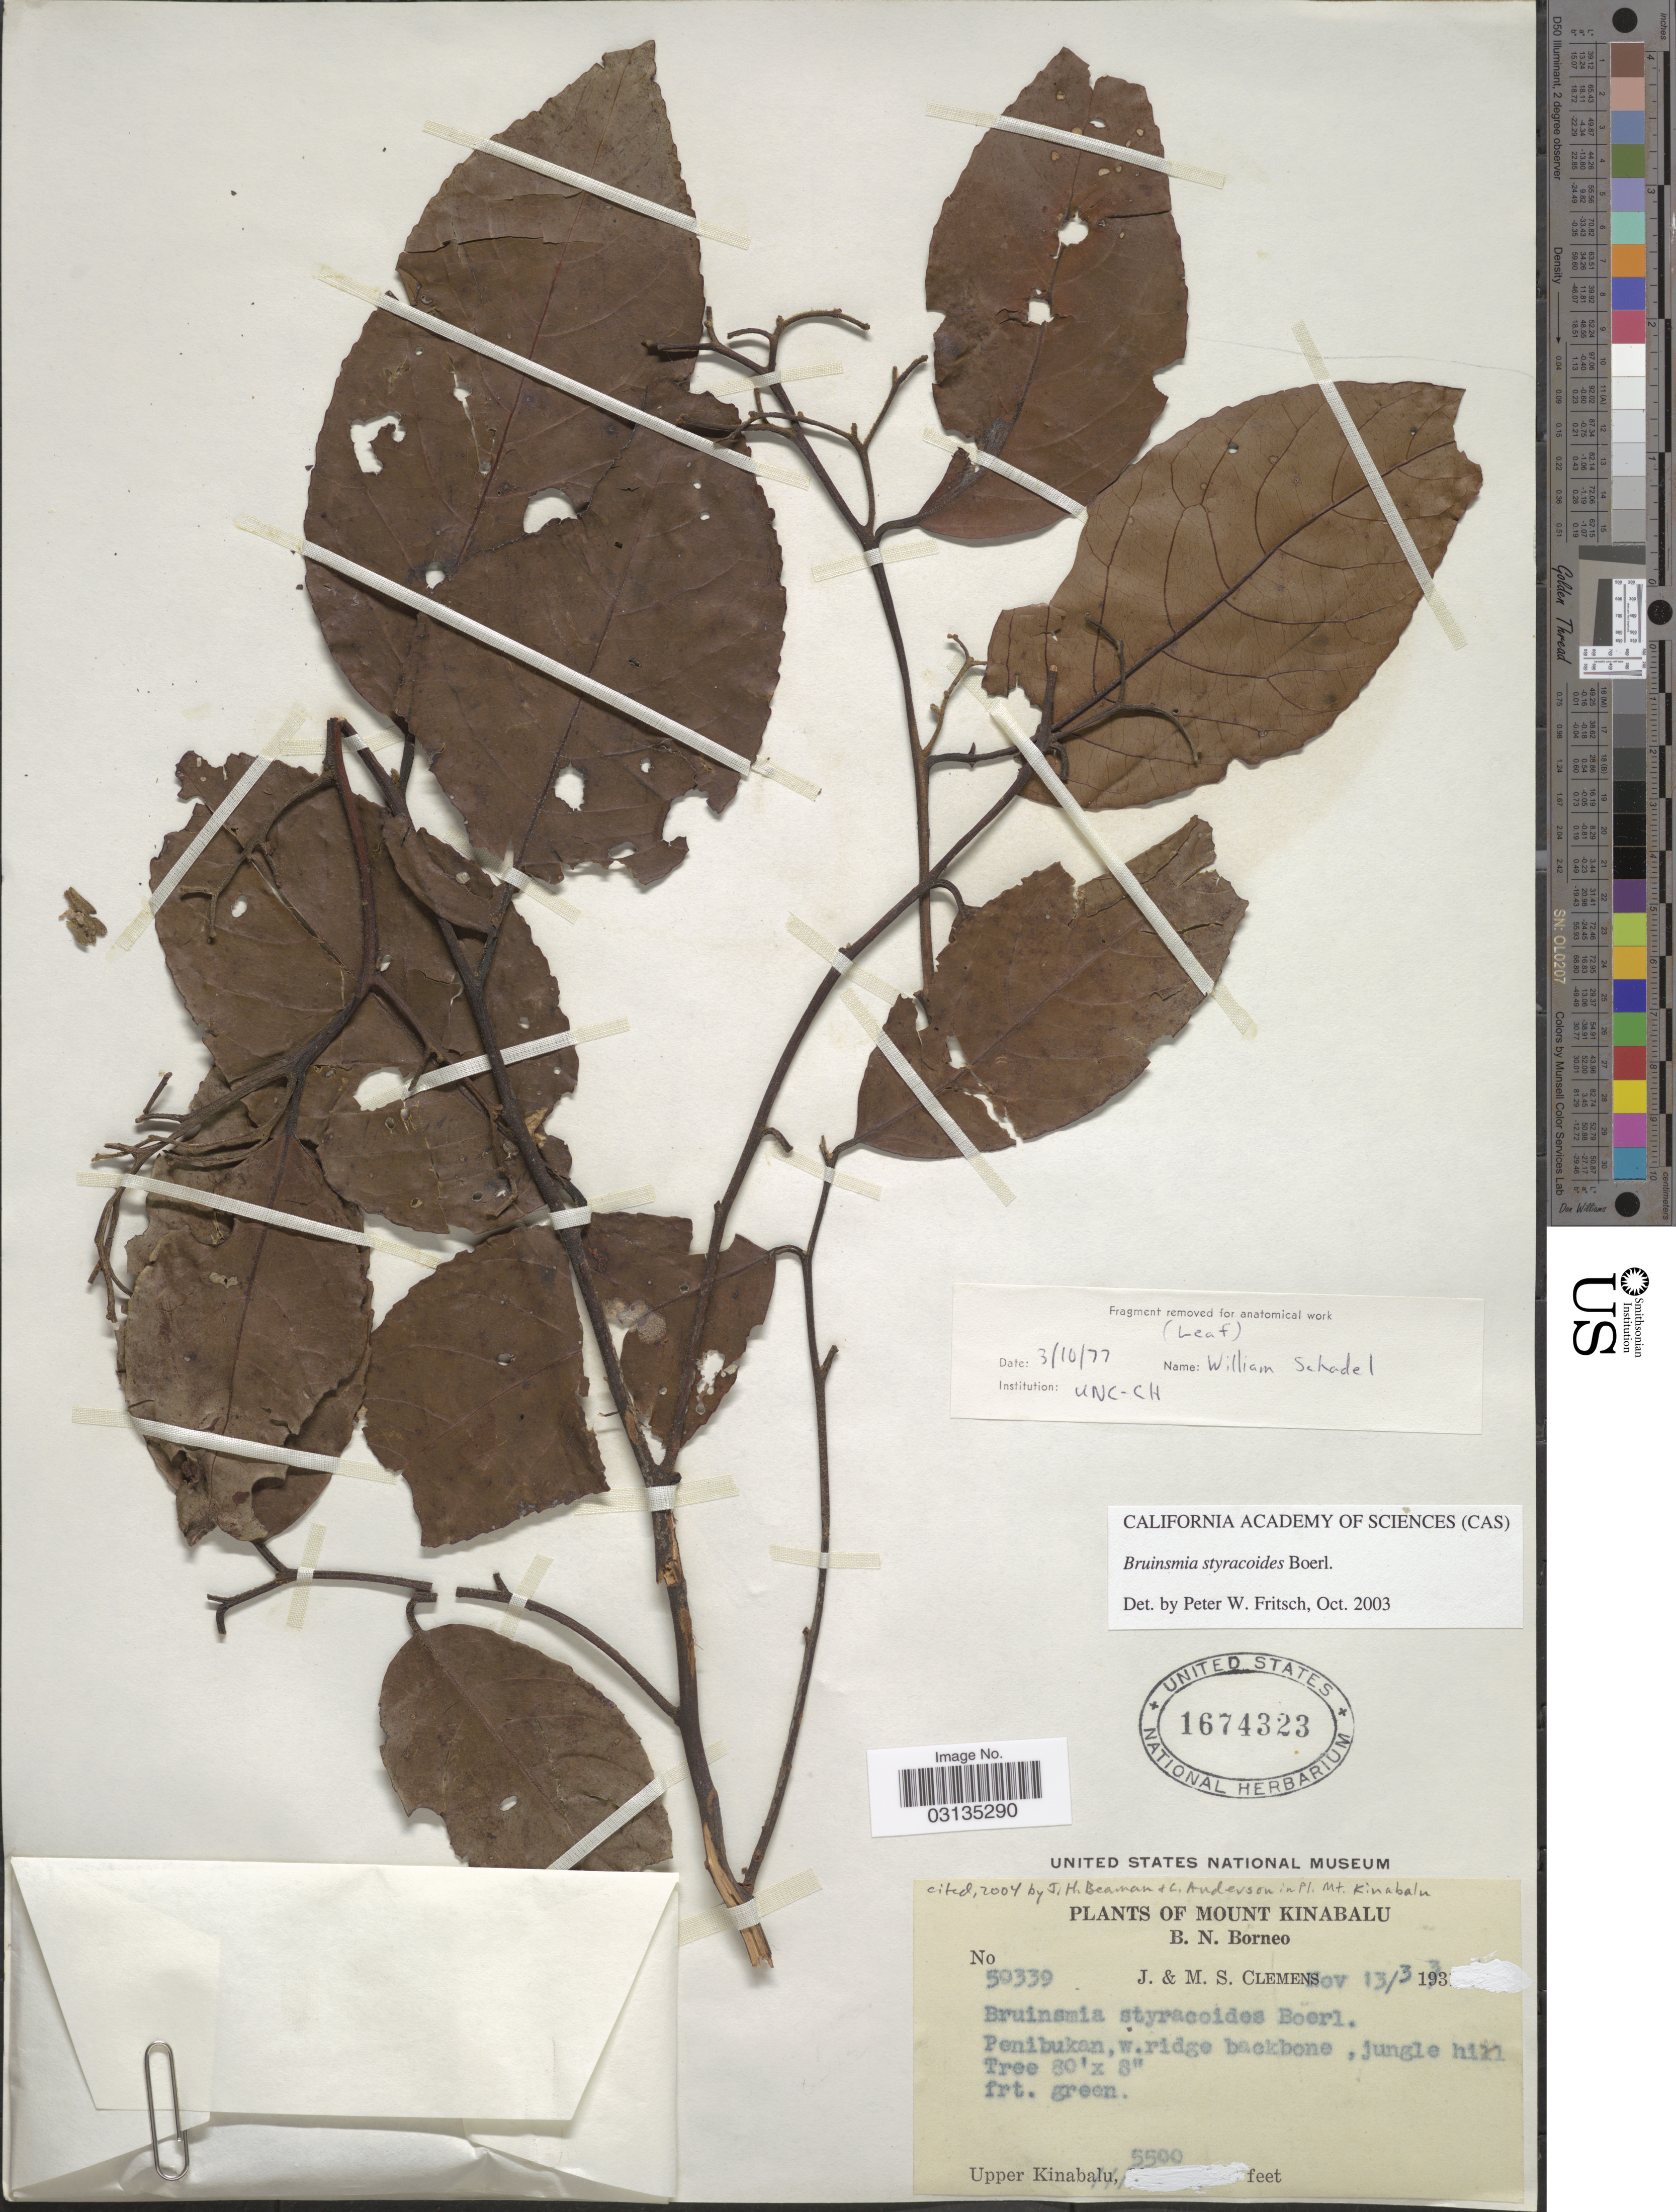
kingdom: Plantae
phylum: Tracheophyta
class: Magnoliopsida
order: Ericales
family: Styracaceae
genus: Bruinsmia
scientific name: Bruinsmia styracoides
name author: Boerl. & Koord.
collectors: J. Clemens & M. S. Clemens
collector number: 50339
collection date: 1933-11-13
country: Malaysia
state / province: Sabah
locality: Mount Kinabalu, B.N. Borneo, Upper Kinabalu.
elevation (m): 1676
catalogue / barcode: US 1674323